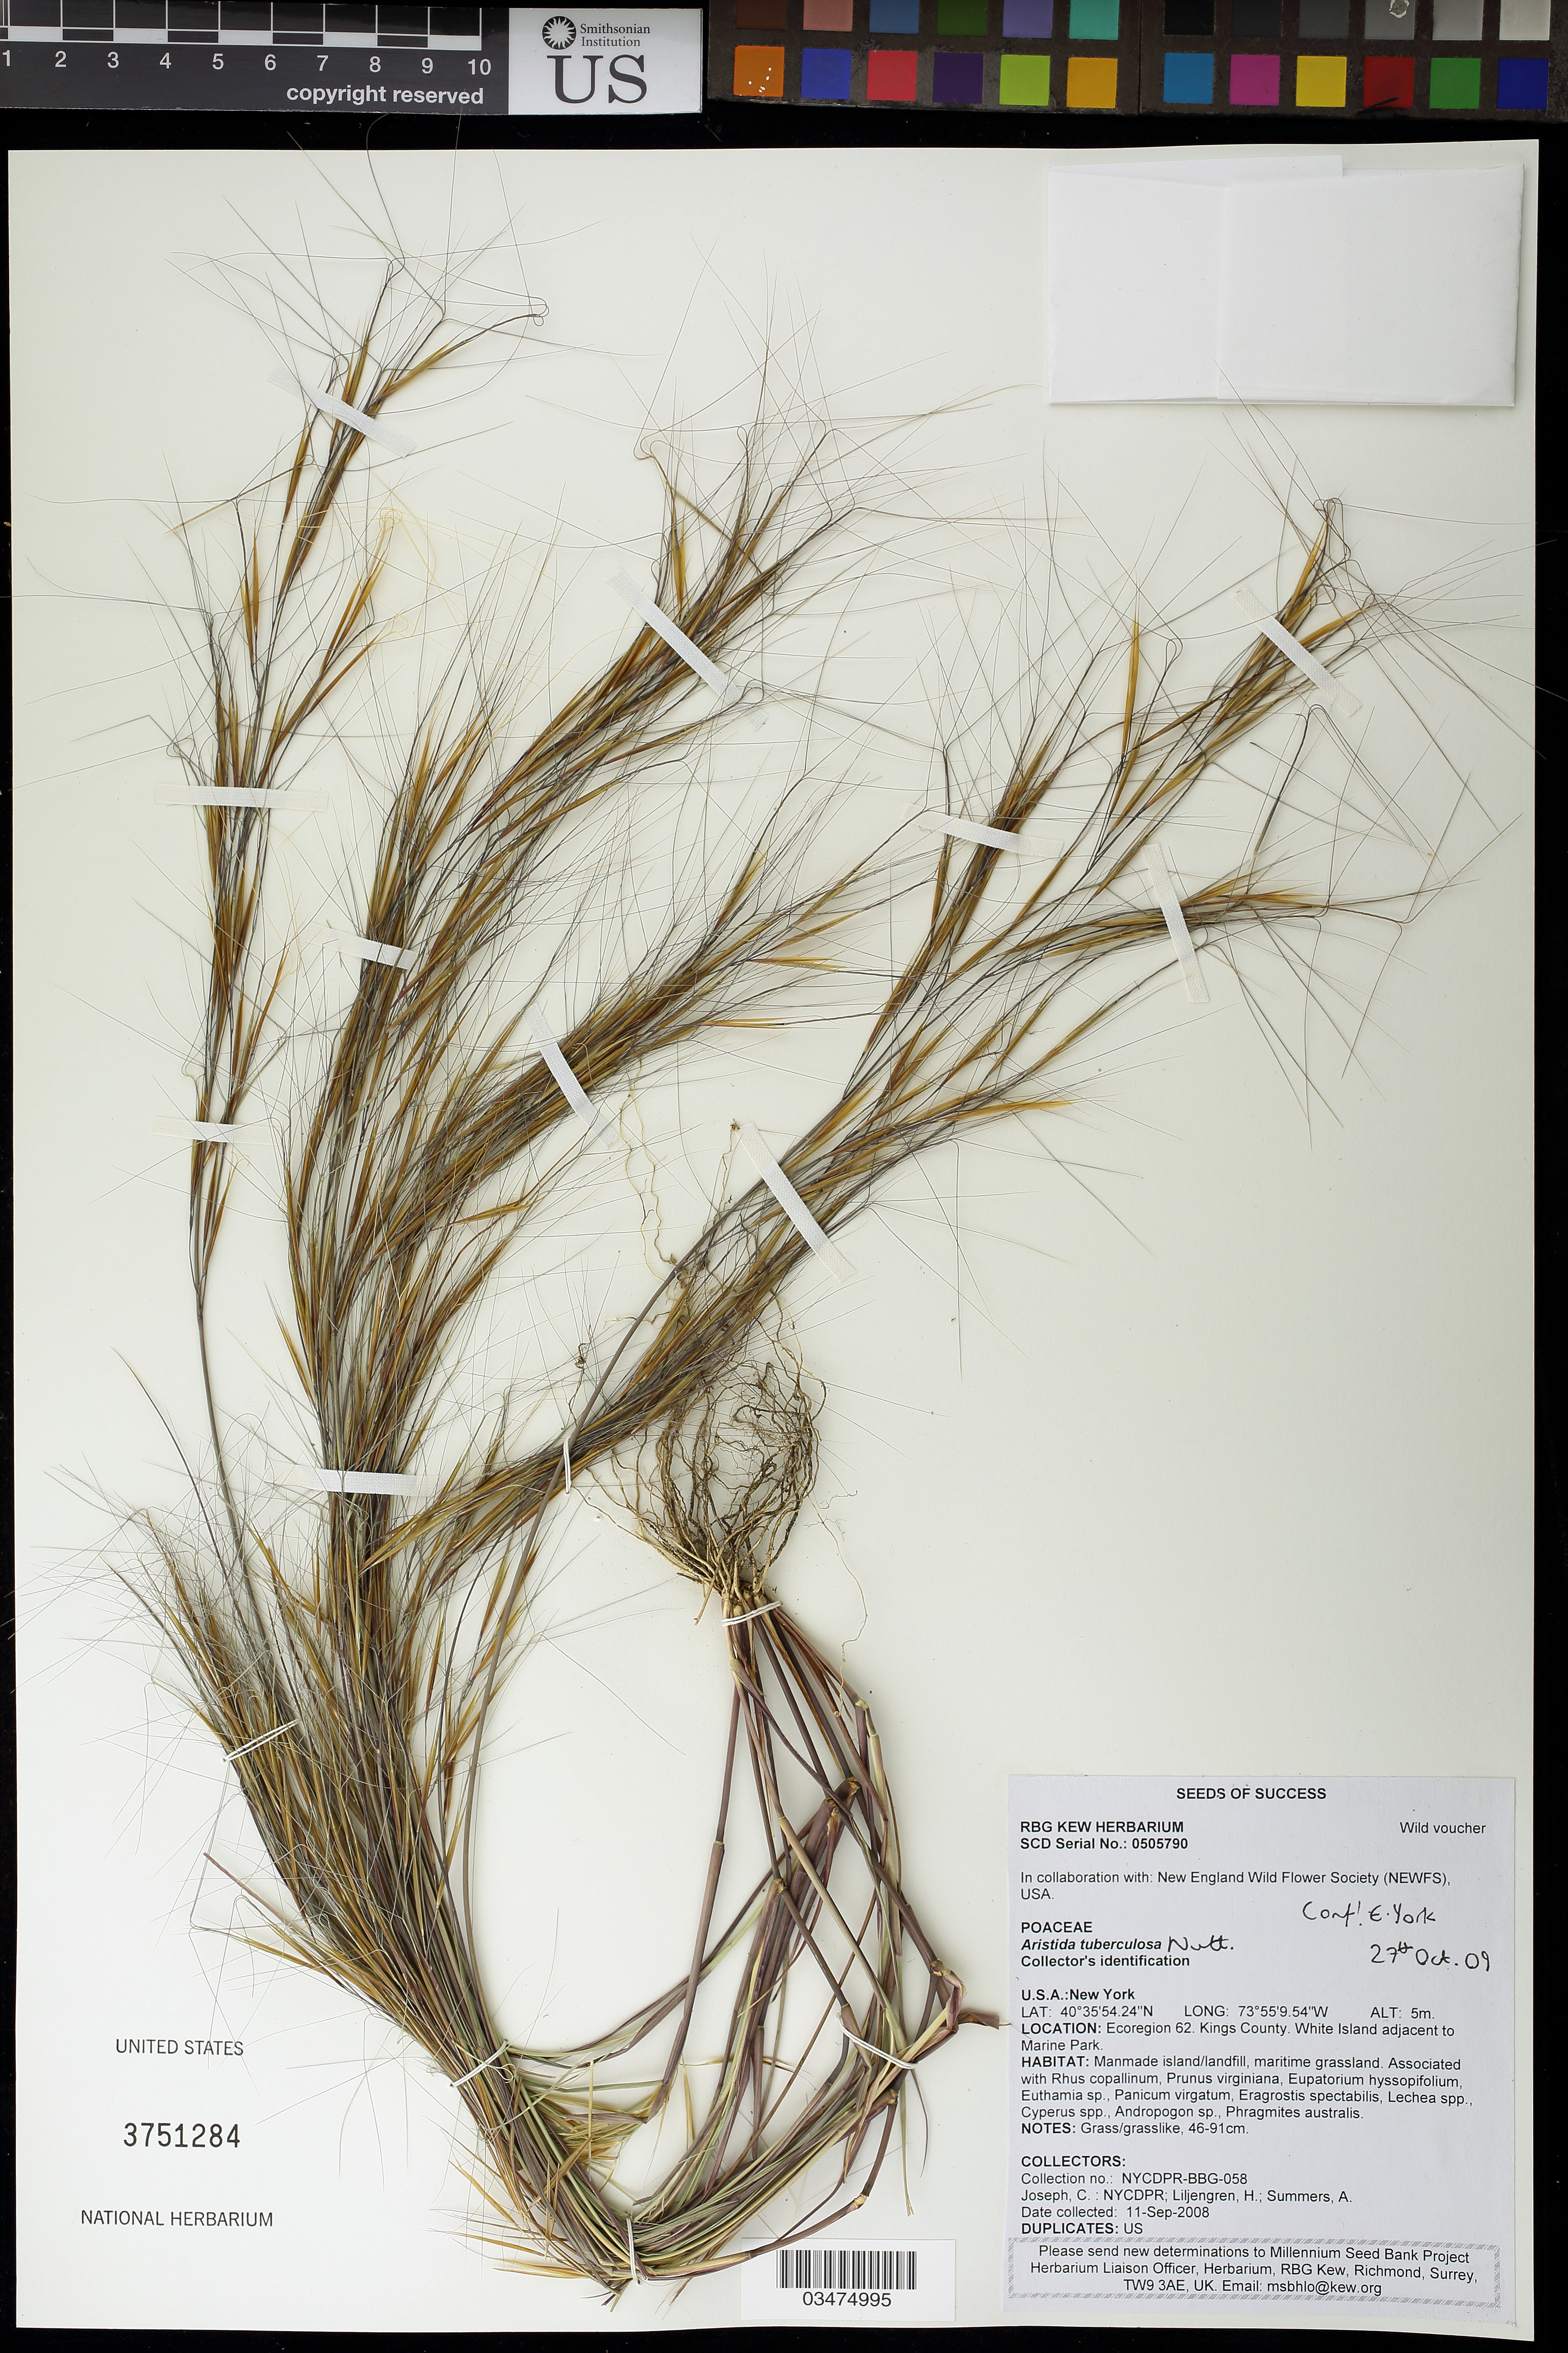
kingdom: Plantae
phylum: Tracheophyta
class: Liliopsida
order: Poales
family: Poaceae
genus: Aristida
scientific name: Aristida tuberculosa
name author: Nutt.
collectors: C. Joseph, H. Liljengren & L. Summers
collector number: NYCDPR-BBG-058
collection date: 2008-09-11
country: United States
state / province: New York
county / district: Kings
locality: White Island adjacent to Marine Park.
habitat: Manmade island/landfill, maritime grassland.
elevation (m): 2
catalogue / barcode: US 3751284